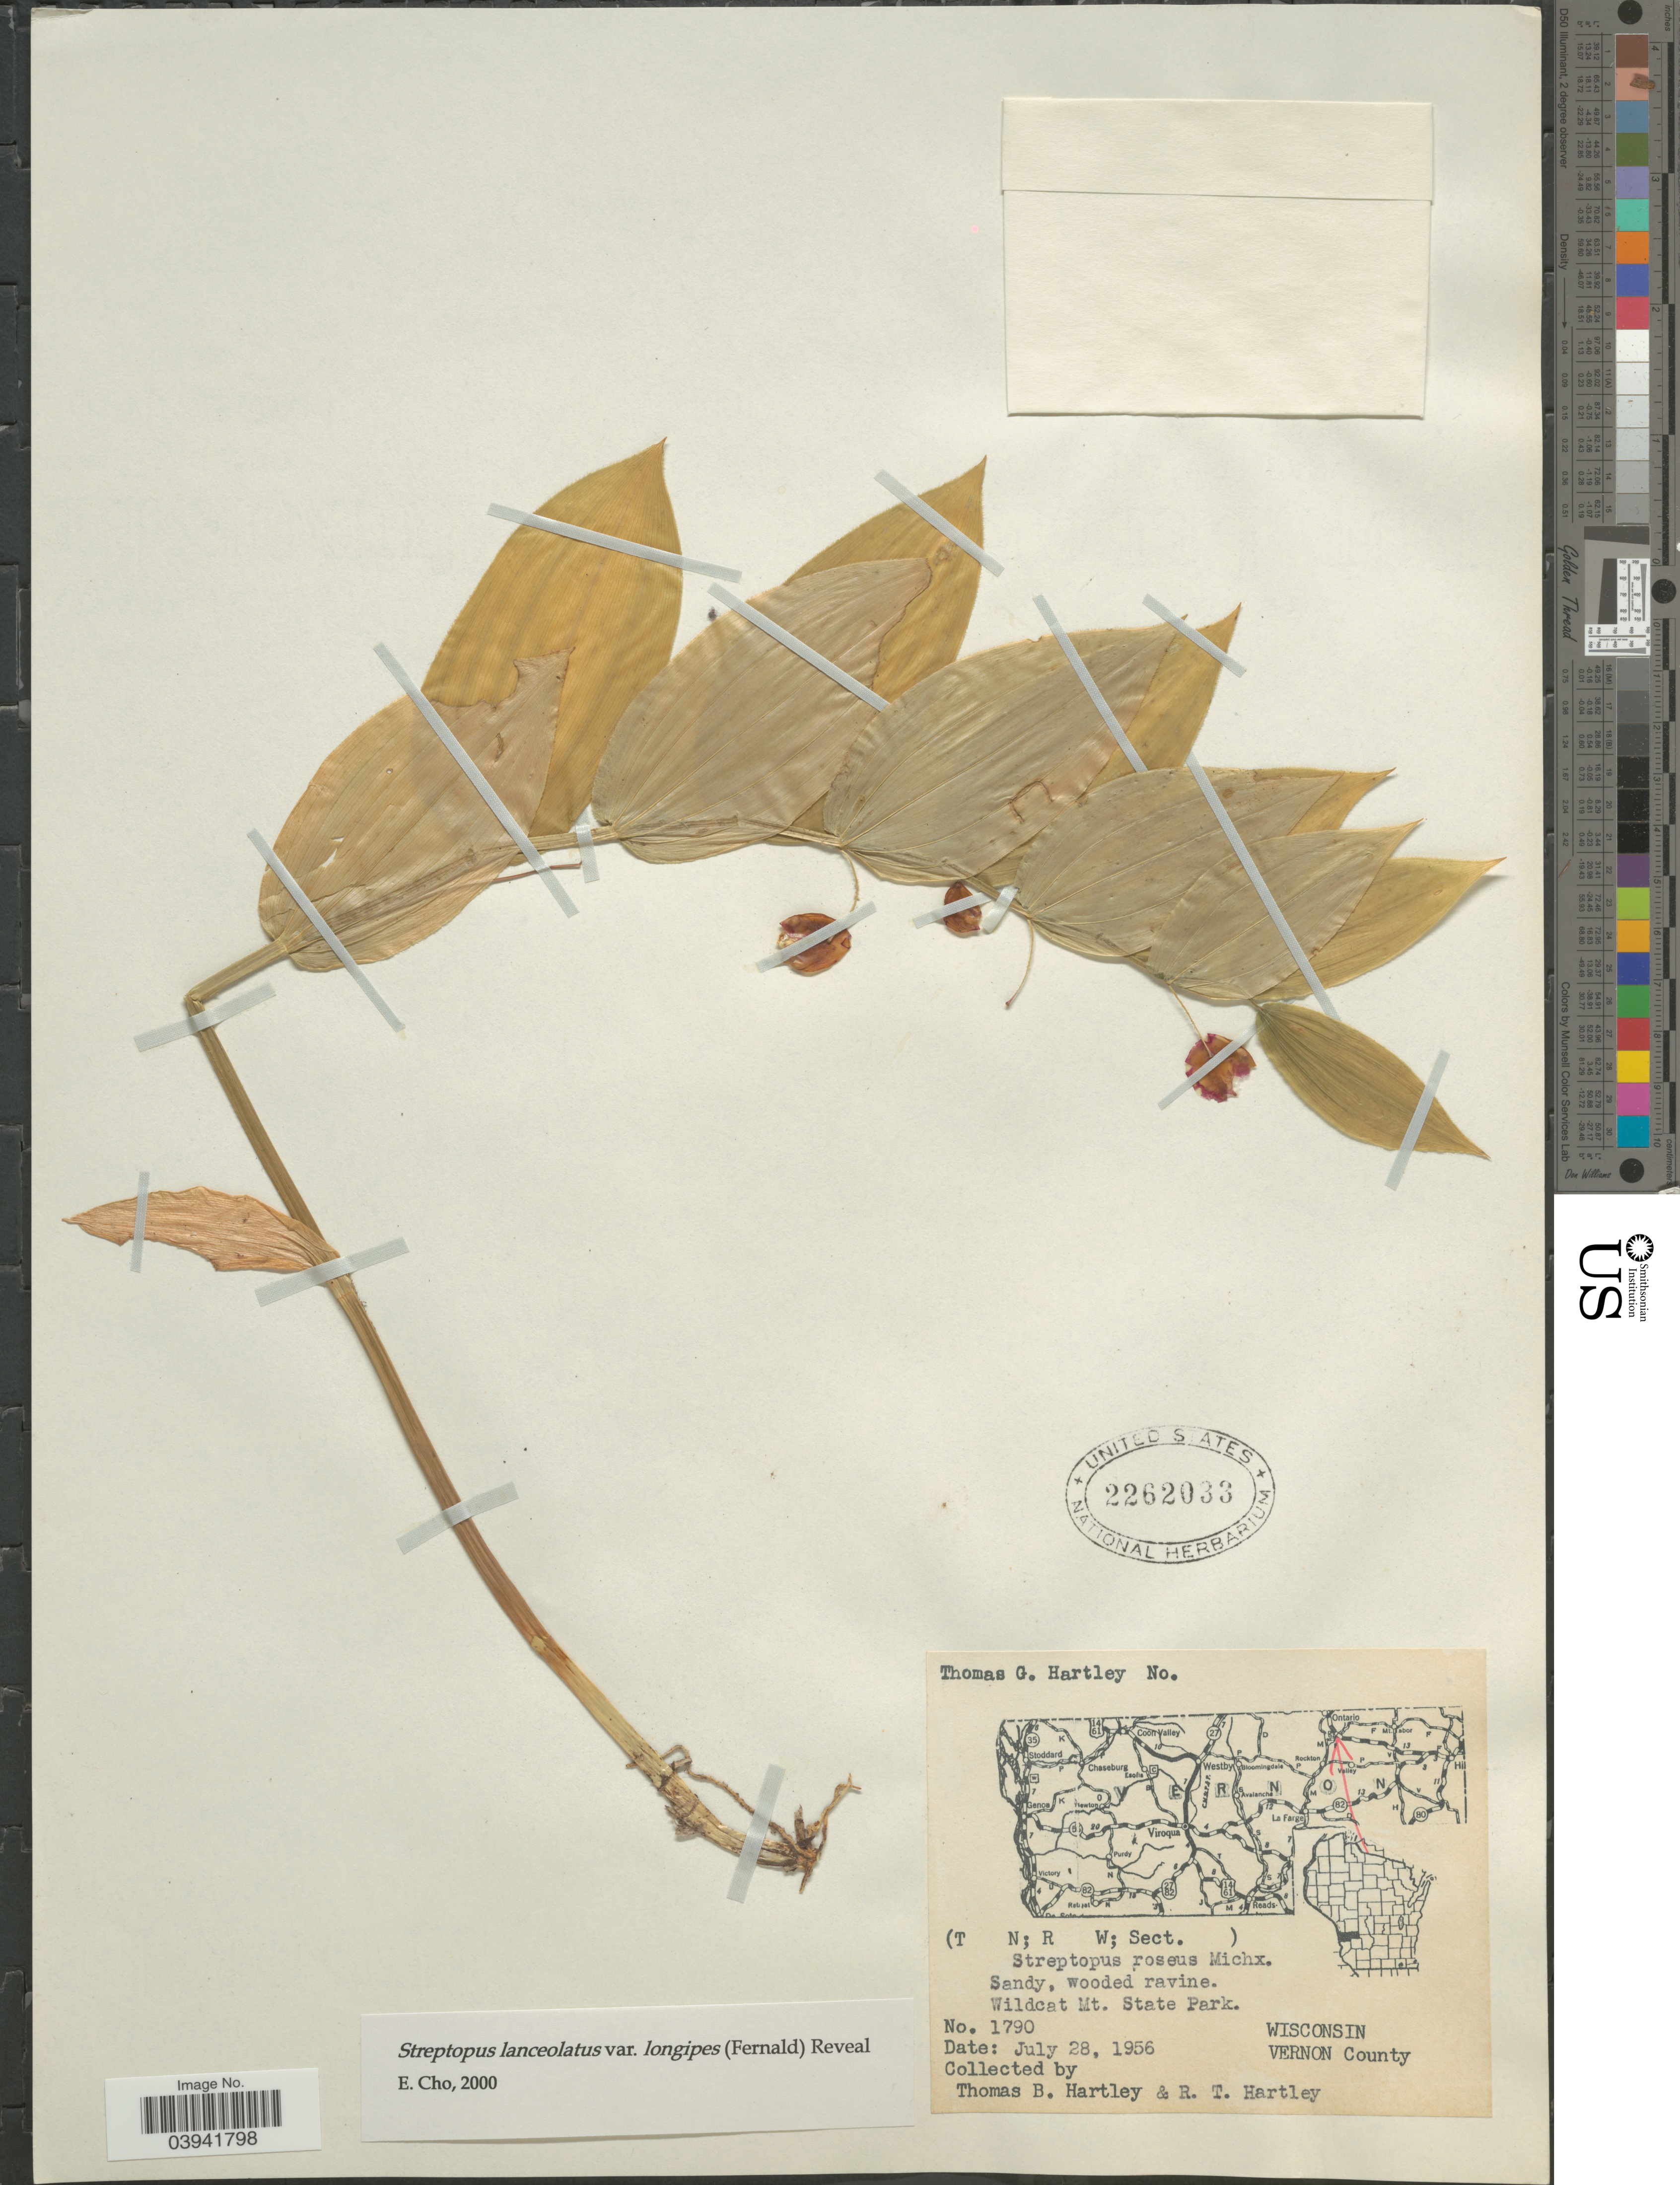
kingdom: Plantae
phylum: Tracheophyta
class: Liliopsida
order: Liliales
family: Liliaceae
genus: Streptopus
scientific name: Streptopus lanceolatus var. longipes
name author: (Fernald) Reveal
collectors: T. Hartley & R. T. Hartley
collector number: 1790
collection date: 1956-07-28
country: United States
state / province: Wisconsin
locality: Wildcat Mt. State Park. Vernon County.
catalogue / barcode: US 2262033